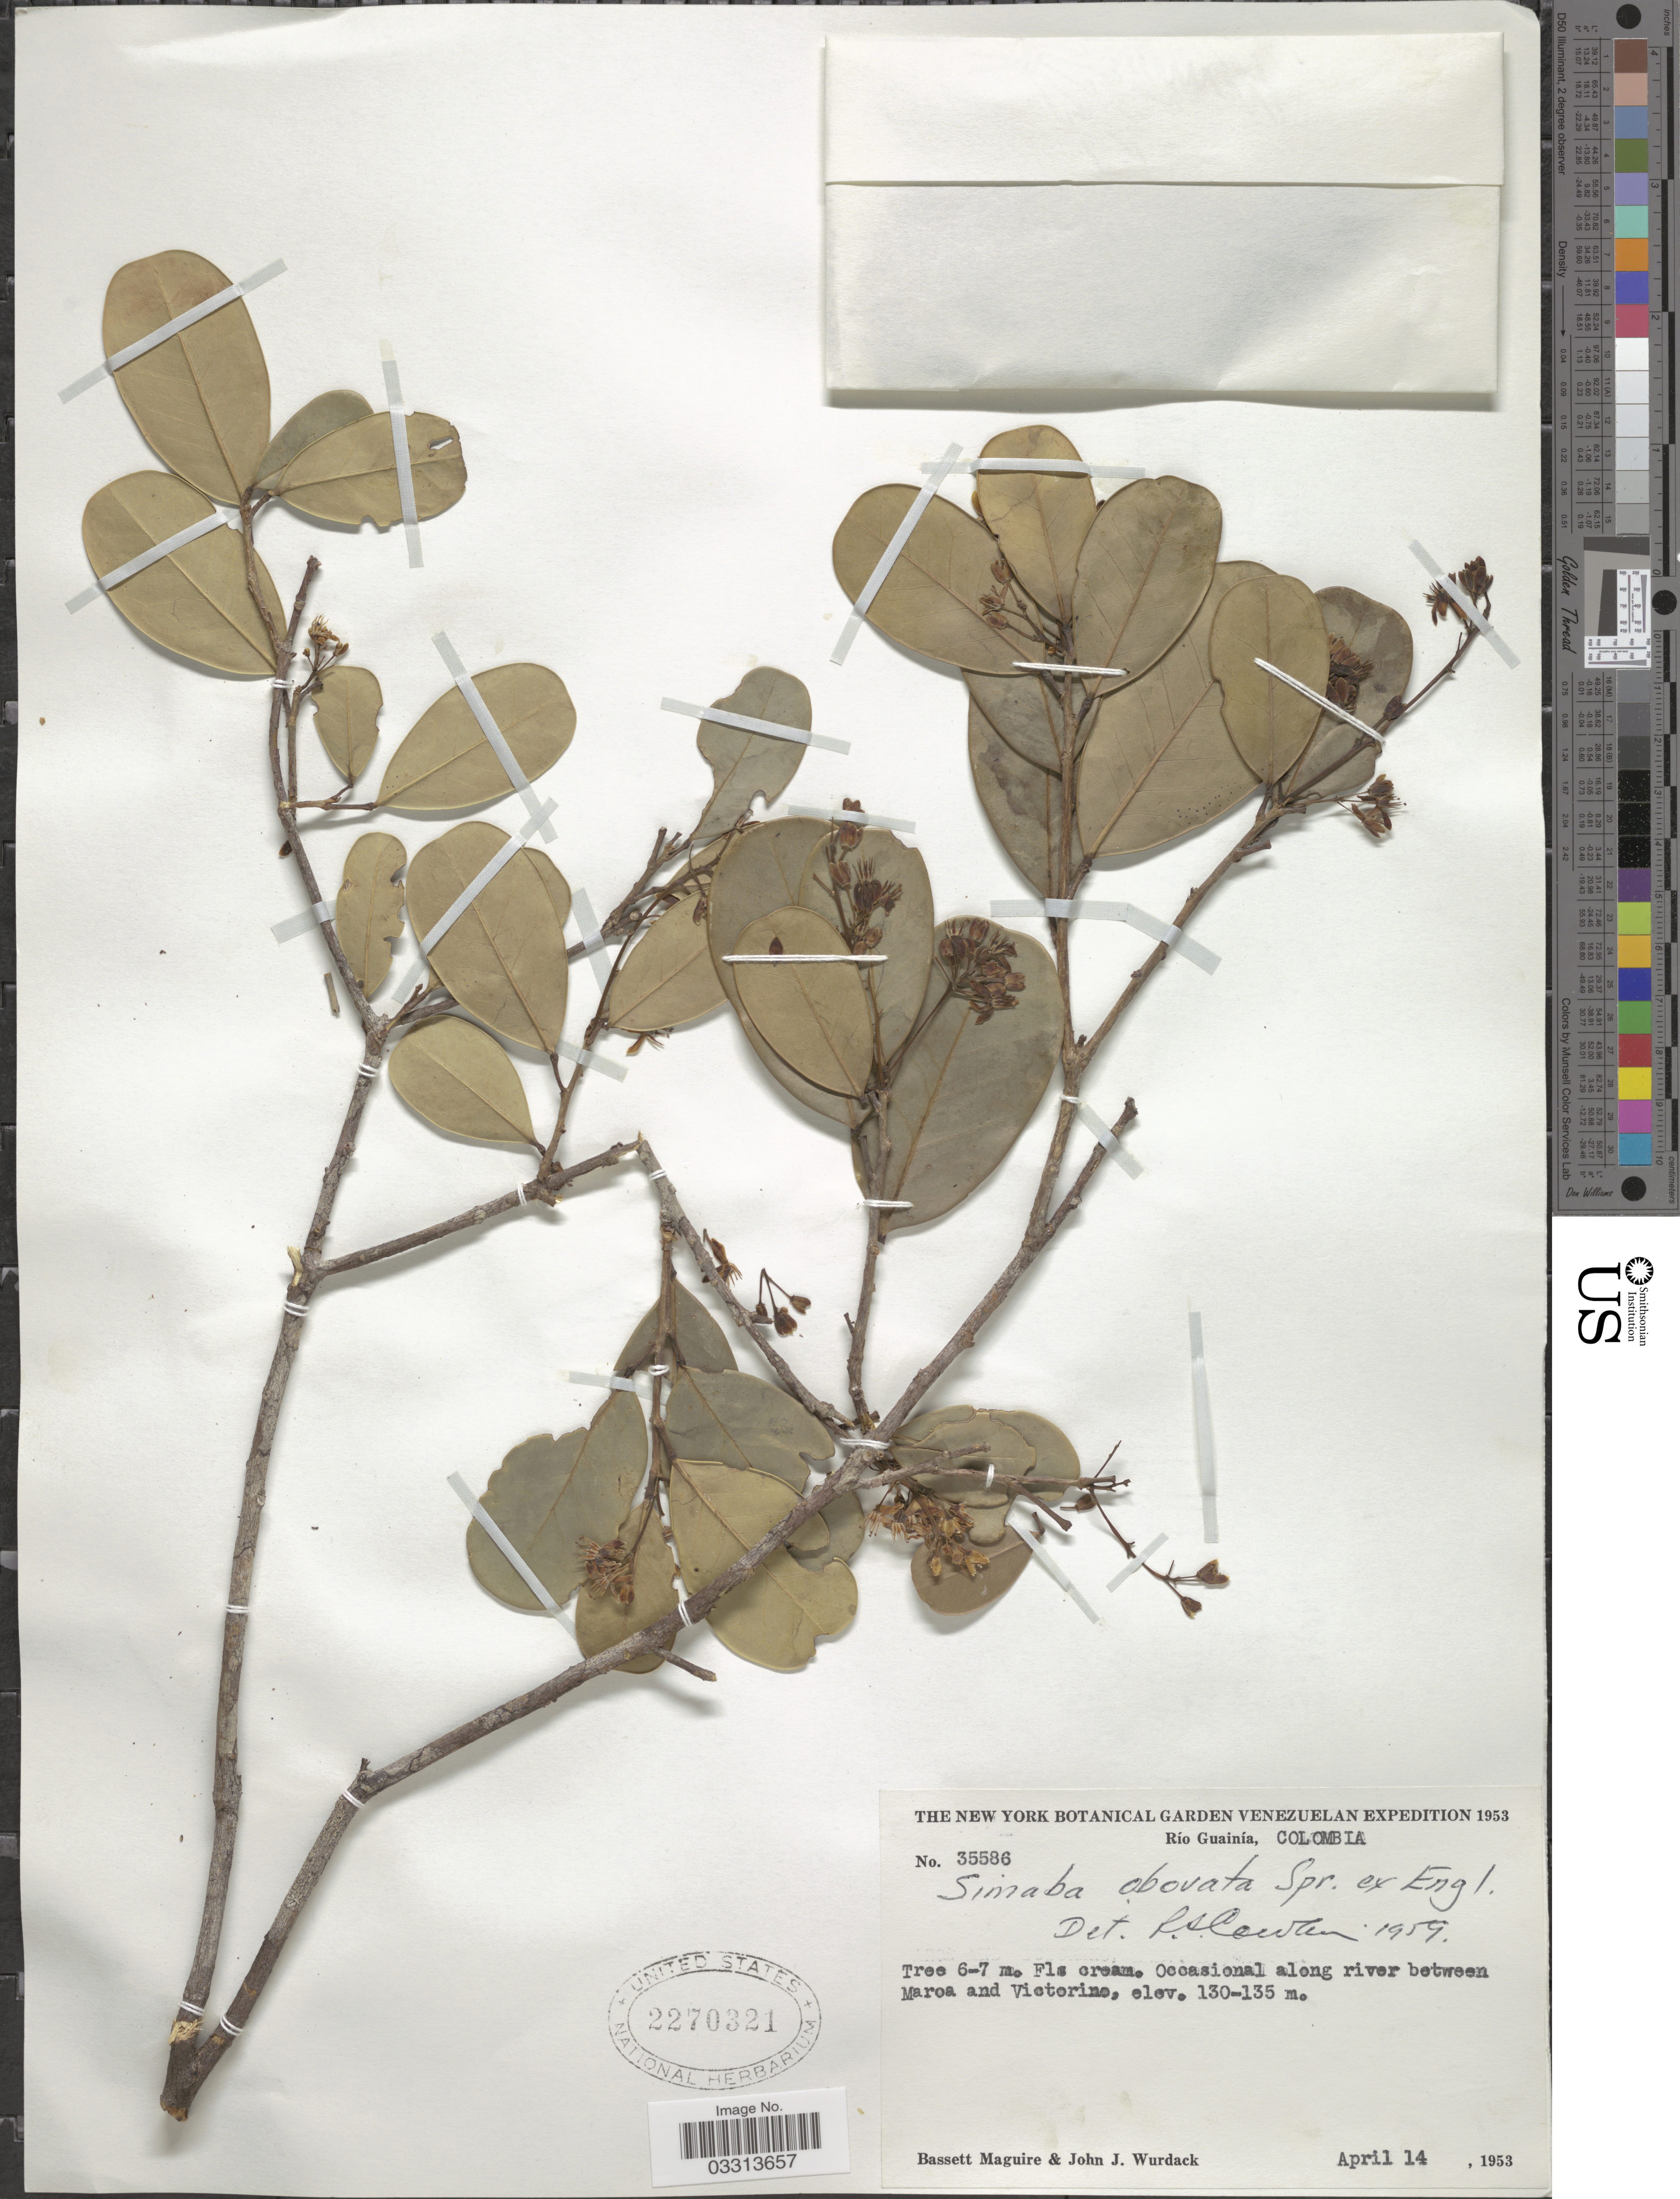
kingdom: Plantae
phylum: Tracheophyta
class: Magnoliopsida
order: Sapindales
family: Simaroubaceae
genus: Simaba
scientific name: Simaba obovata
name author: Spruce ex Engl.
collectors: B. Maguire & J. J. Wurdack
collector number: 35586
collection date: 1953-04-14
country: Colombia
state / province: Guainía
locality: Río Guainía, Occasional along river between Maroa and Victorino.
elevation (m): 130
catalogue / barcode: US 2270321